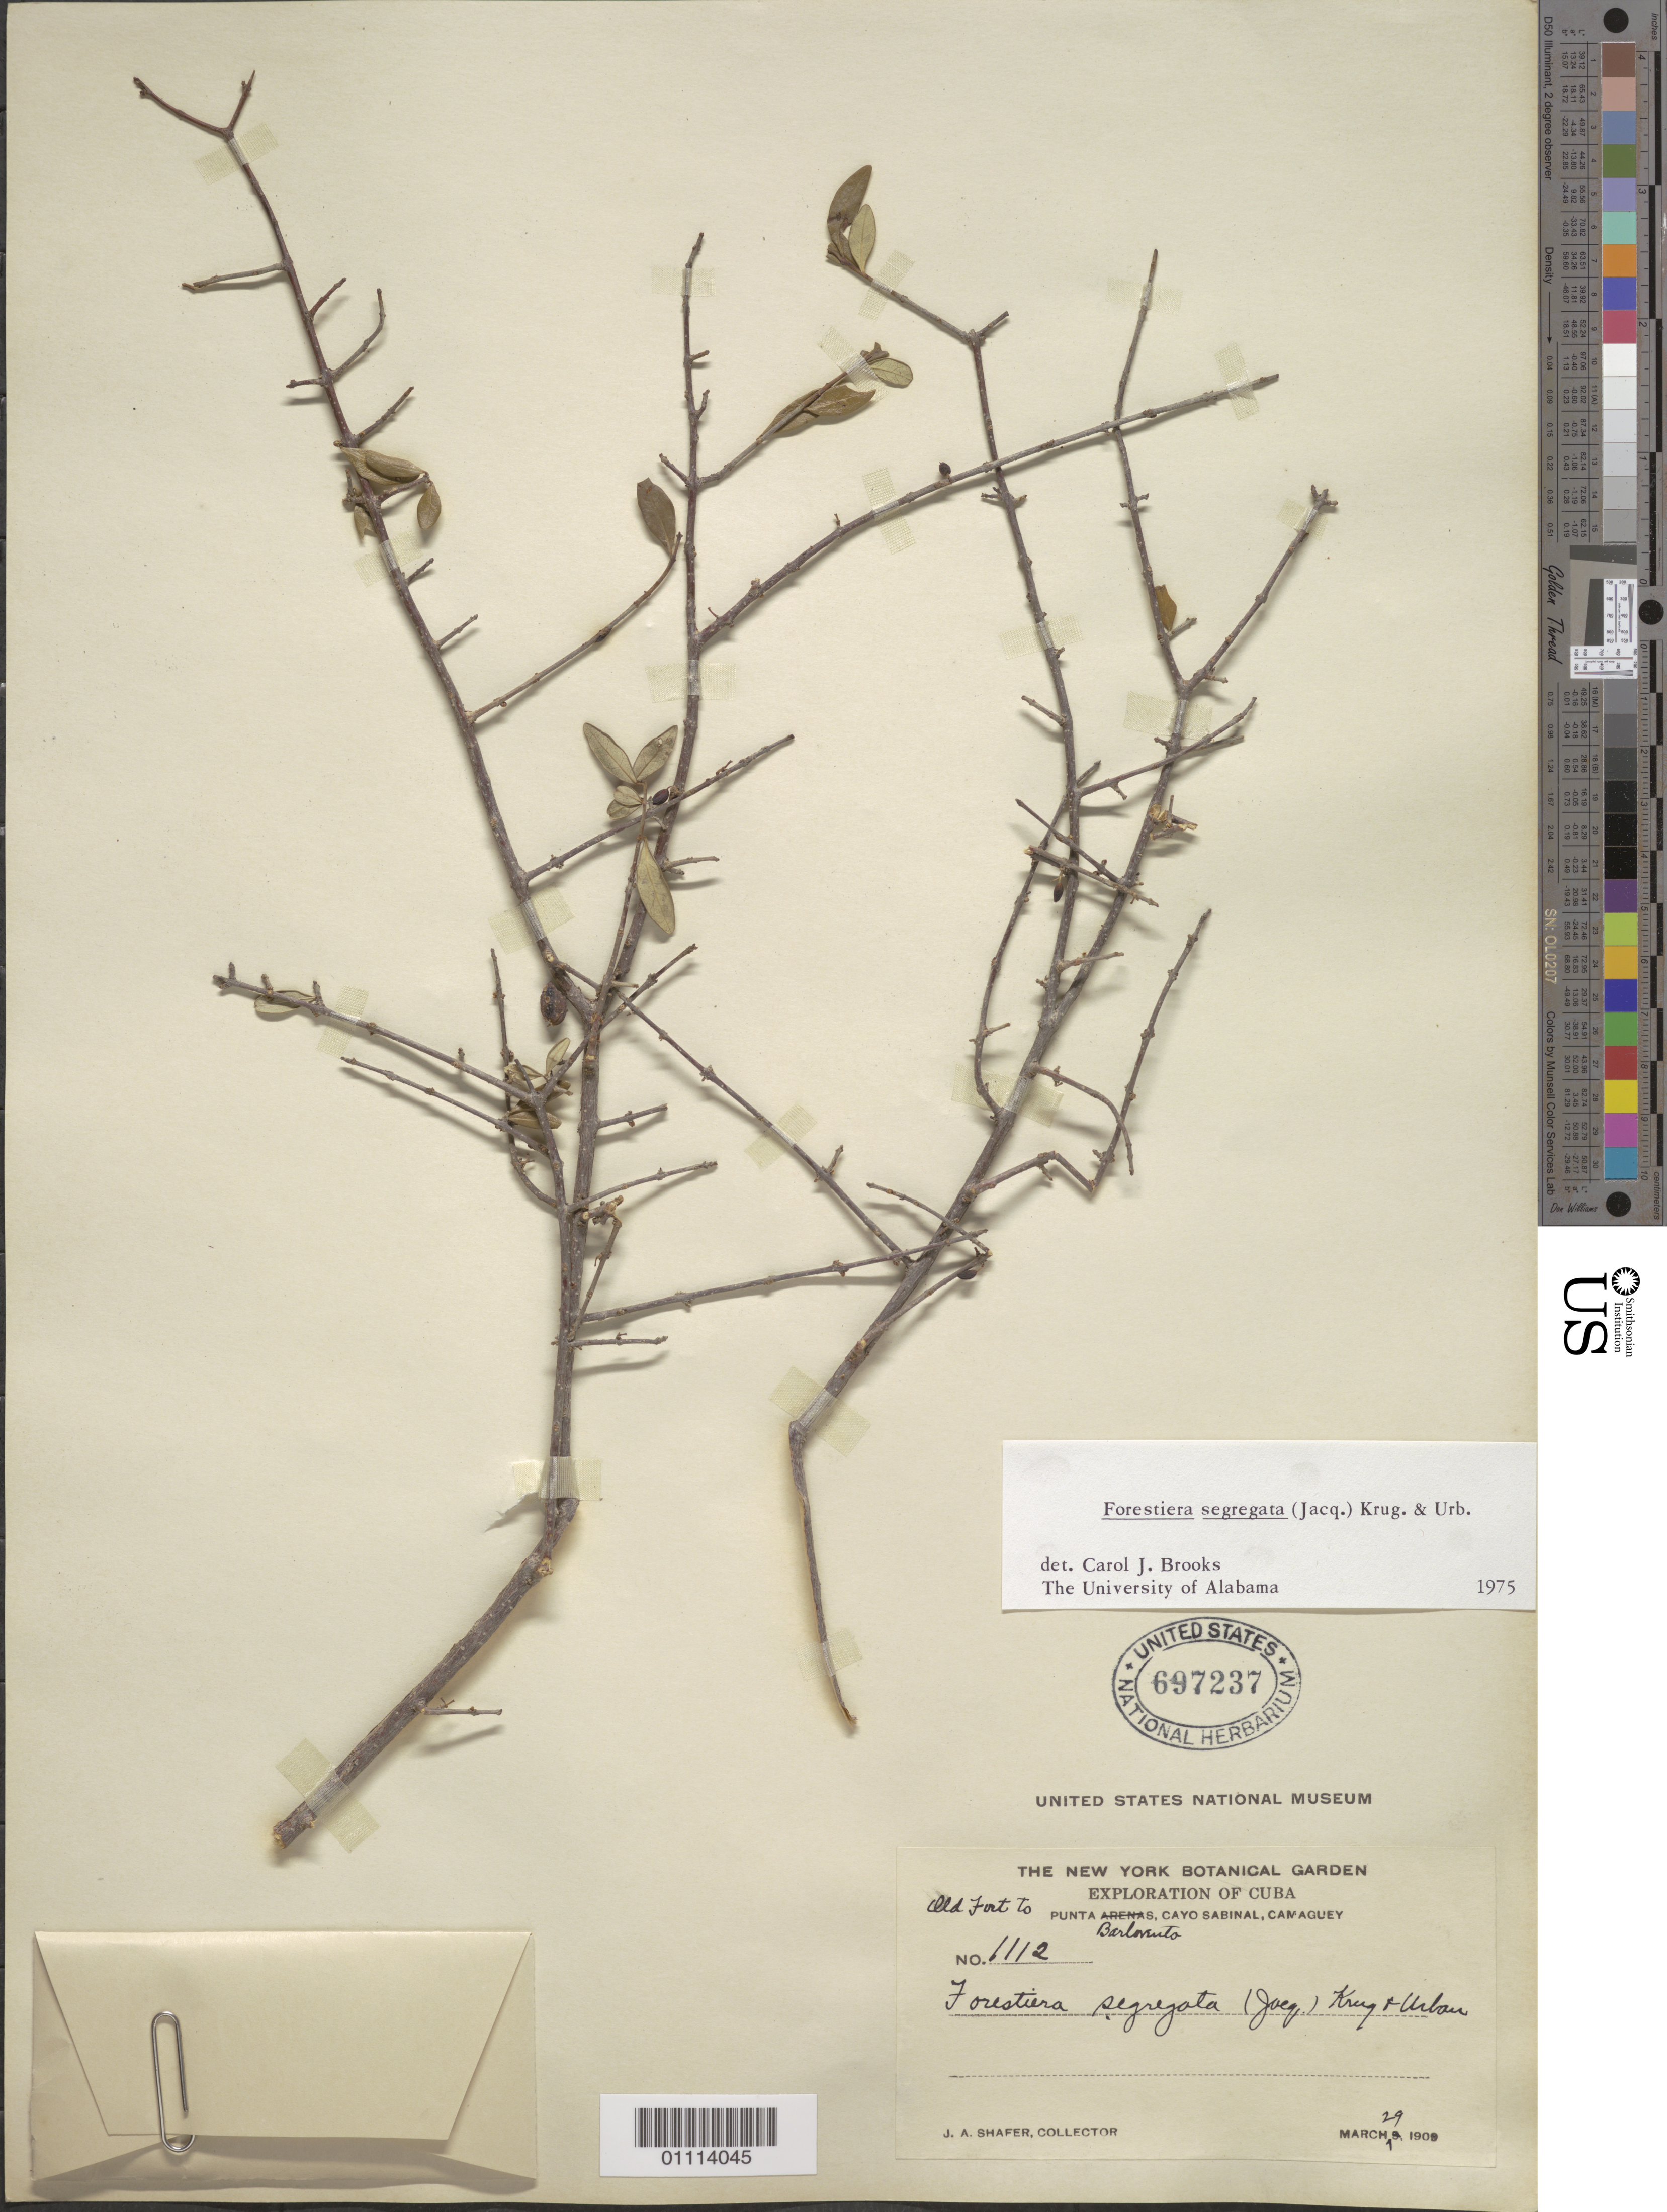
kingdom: Plantae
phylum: Tracheophyta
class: Magnoliopsida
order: Lamiales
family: Oleaceae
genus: Forestiera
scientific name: Forestiera segregata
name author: (Jacq.) Krug & Urb.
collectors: J. A. Shafer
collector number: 1112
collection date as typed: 29 Mar 1909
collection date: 1909-03-29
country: Cuba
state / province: Camagüey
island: Cuba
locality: Punta Barlorento, Cayo Sabinal, Camaguey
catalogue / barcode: US 697237